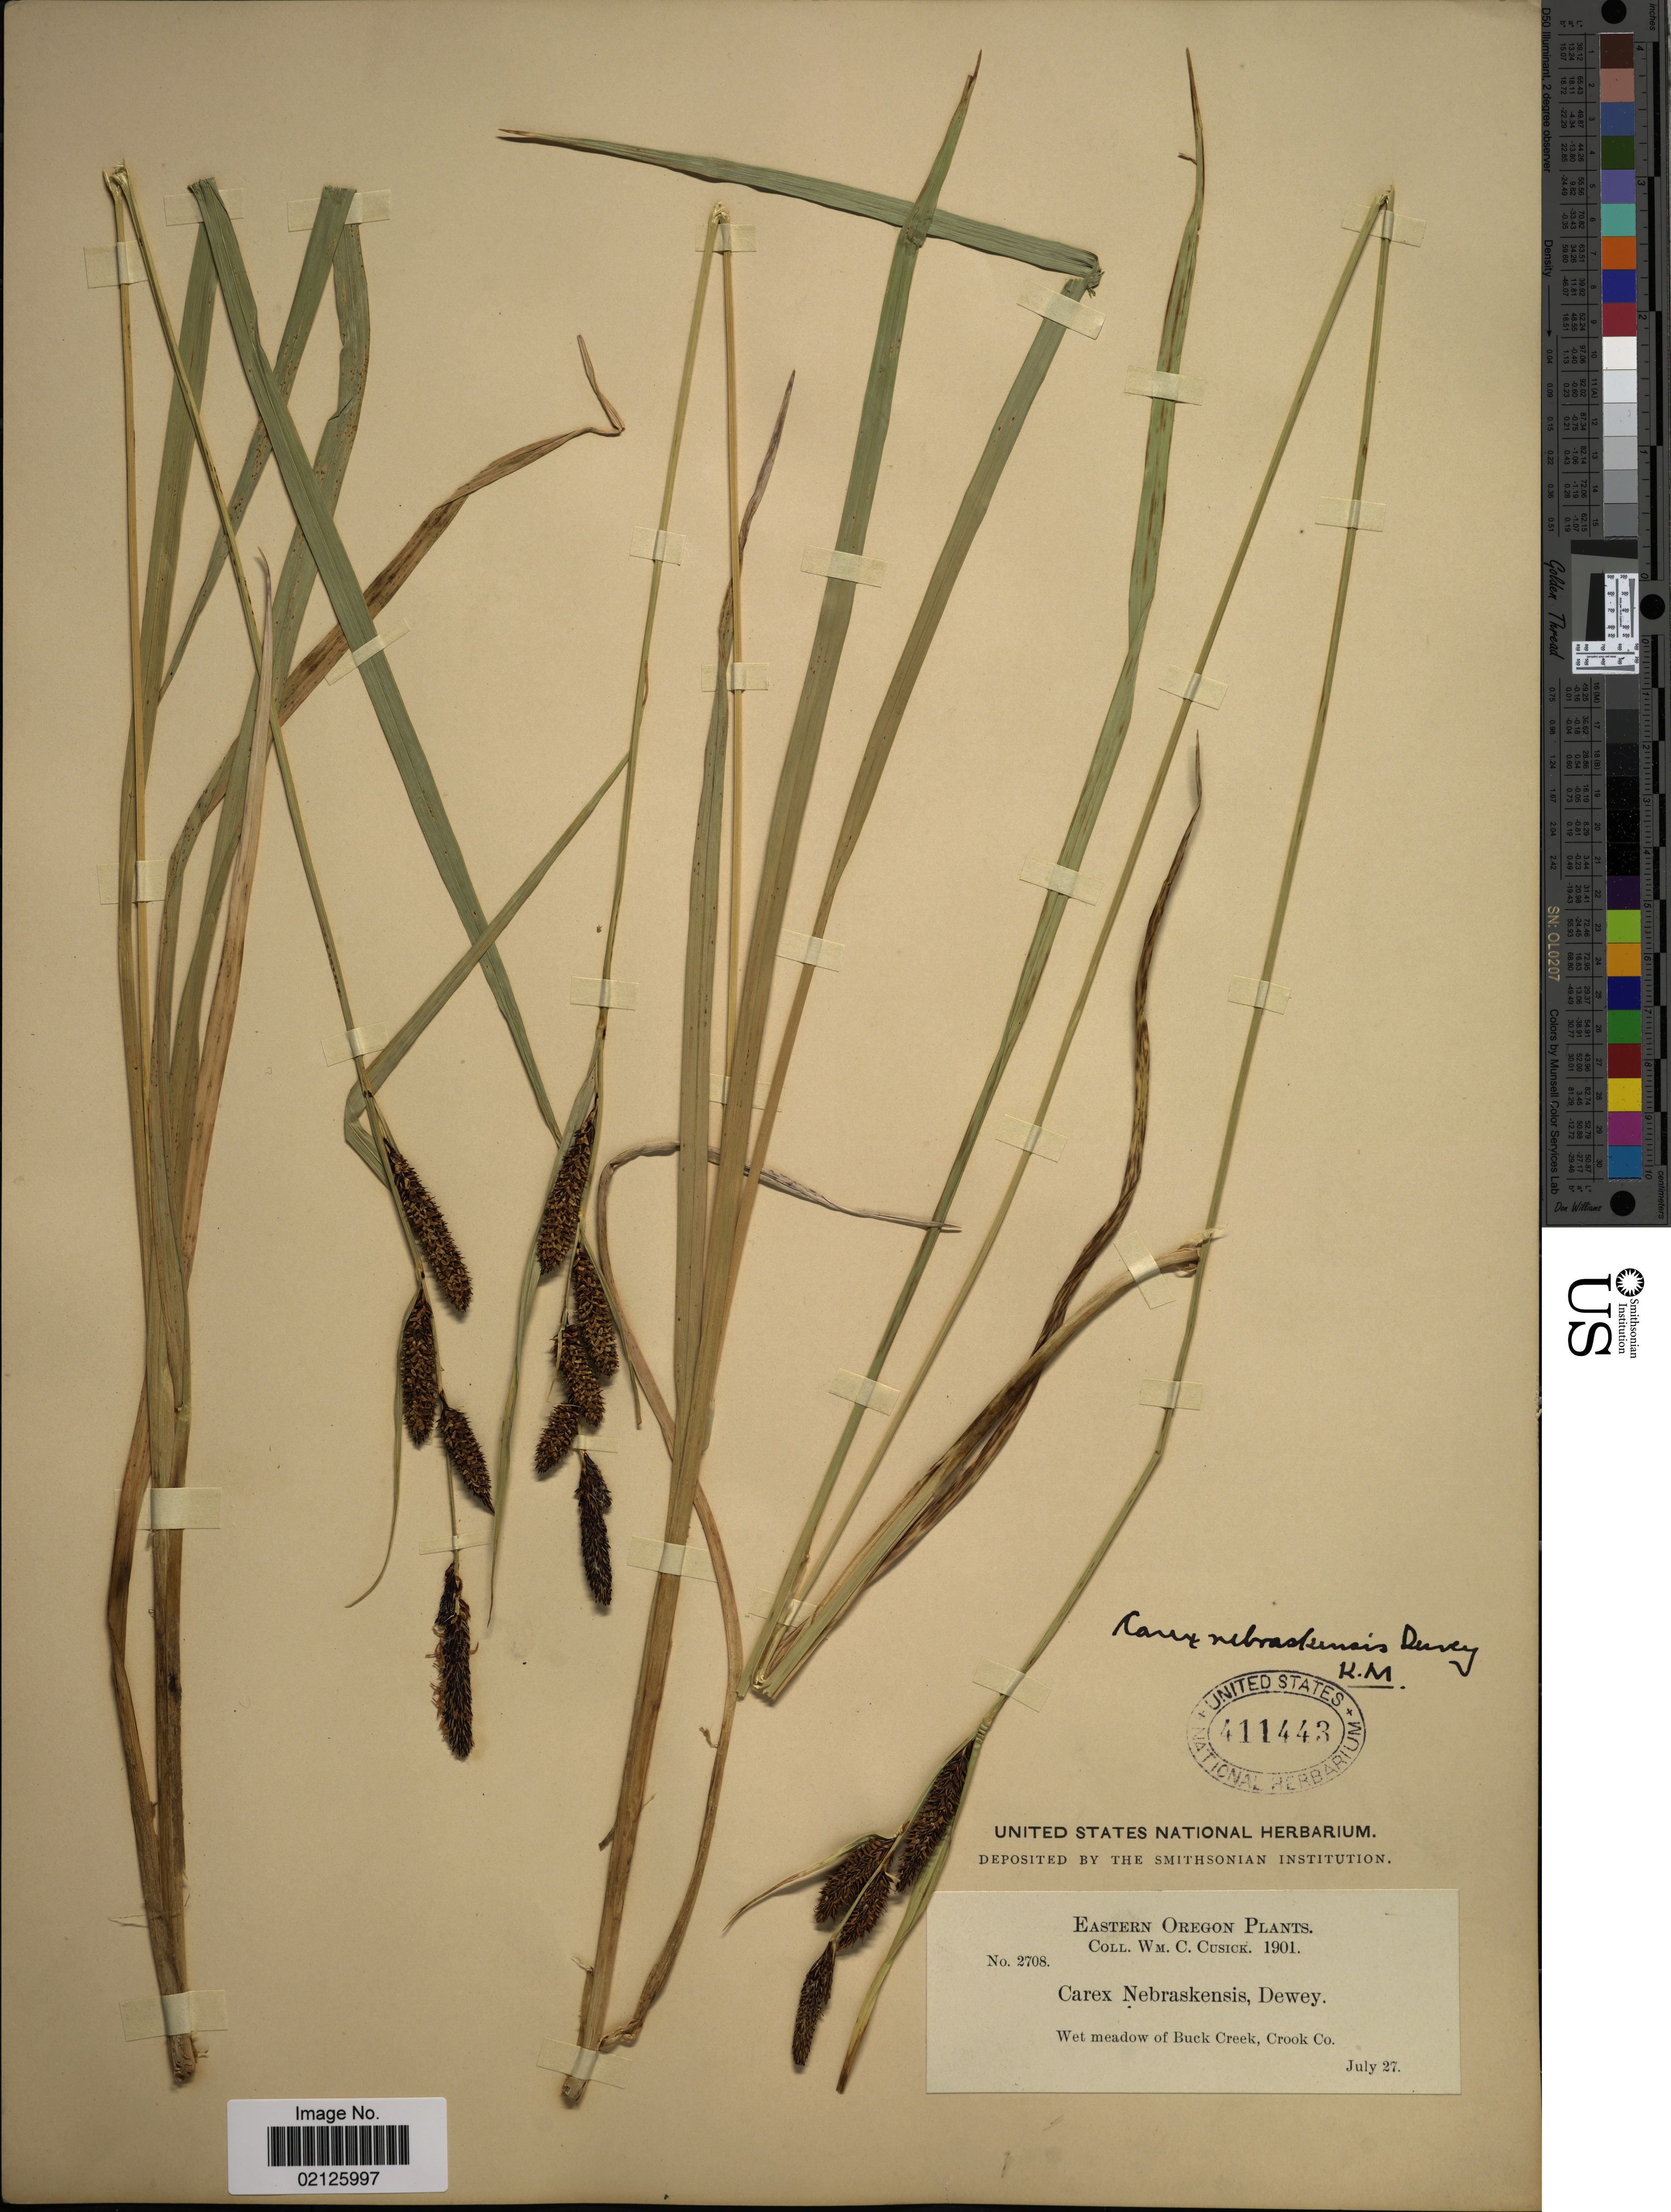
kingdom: Plantae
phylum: Tracheophyta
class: Liliopsida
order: Poales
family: Cyperaceae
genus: Carex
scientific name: Carex nebrascensis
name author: Dewey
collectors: W. C. Cusick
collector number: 2708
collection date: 1901-07-27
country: United States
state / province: Oregon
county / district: Crook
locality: Eastern Oregon, Wet meadow of Buck Creek, Crook Co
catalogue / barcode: US 411443